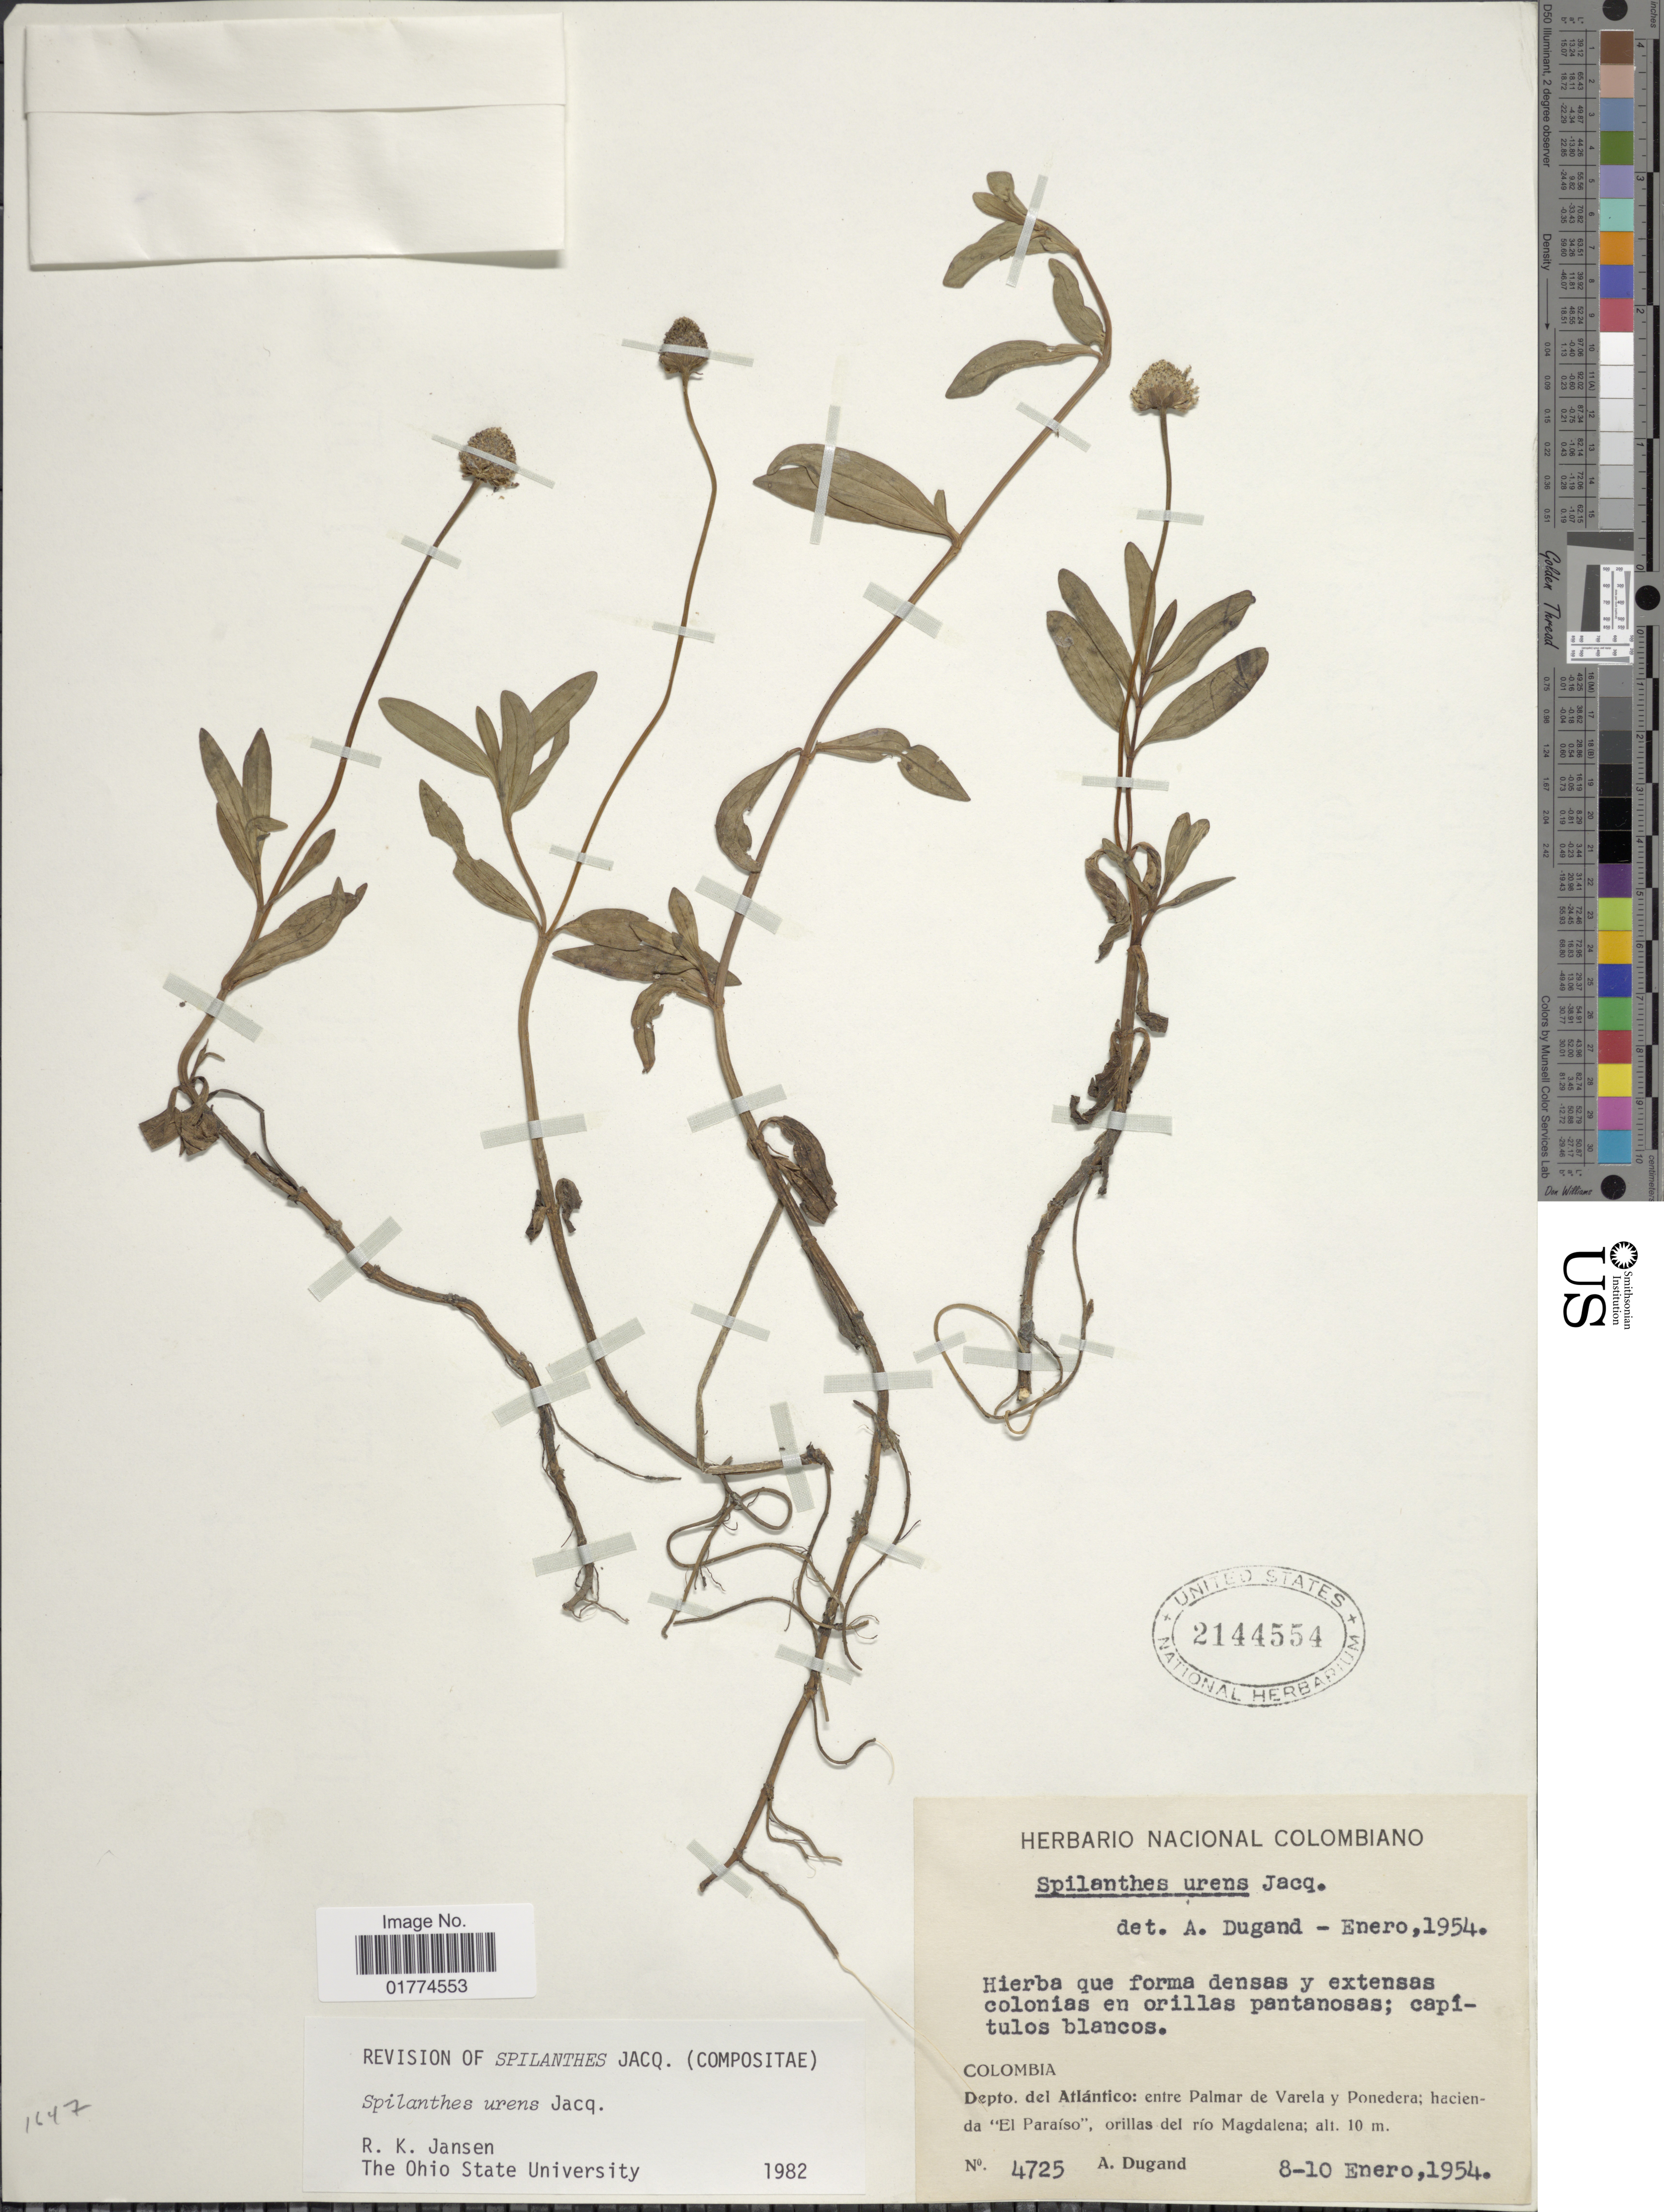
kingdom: Plantae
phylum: Tracheophyta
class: Magnoliopsida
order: Asterales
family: Asteraceae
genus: Spilanthes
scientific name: Spilanthes urens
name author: Jacq.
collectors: A. Dugand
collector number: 4725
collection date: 1954-01-08/1954-01-10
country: Colombia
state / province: Atlántico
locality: Entre Palmar de Varela y Ponedera; hacienda "El Paraíso", orillas del río Magdalena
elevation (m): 10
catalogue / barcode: US 2144554